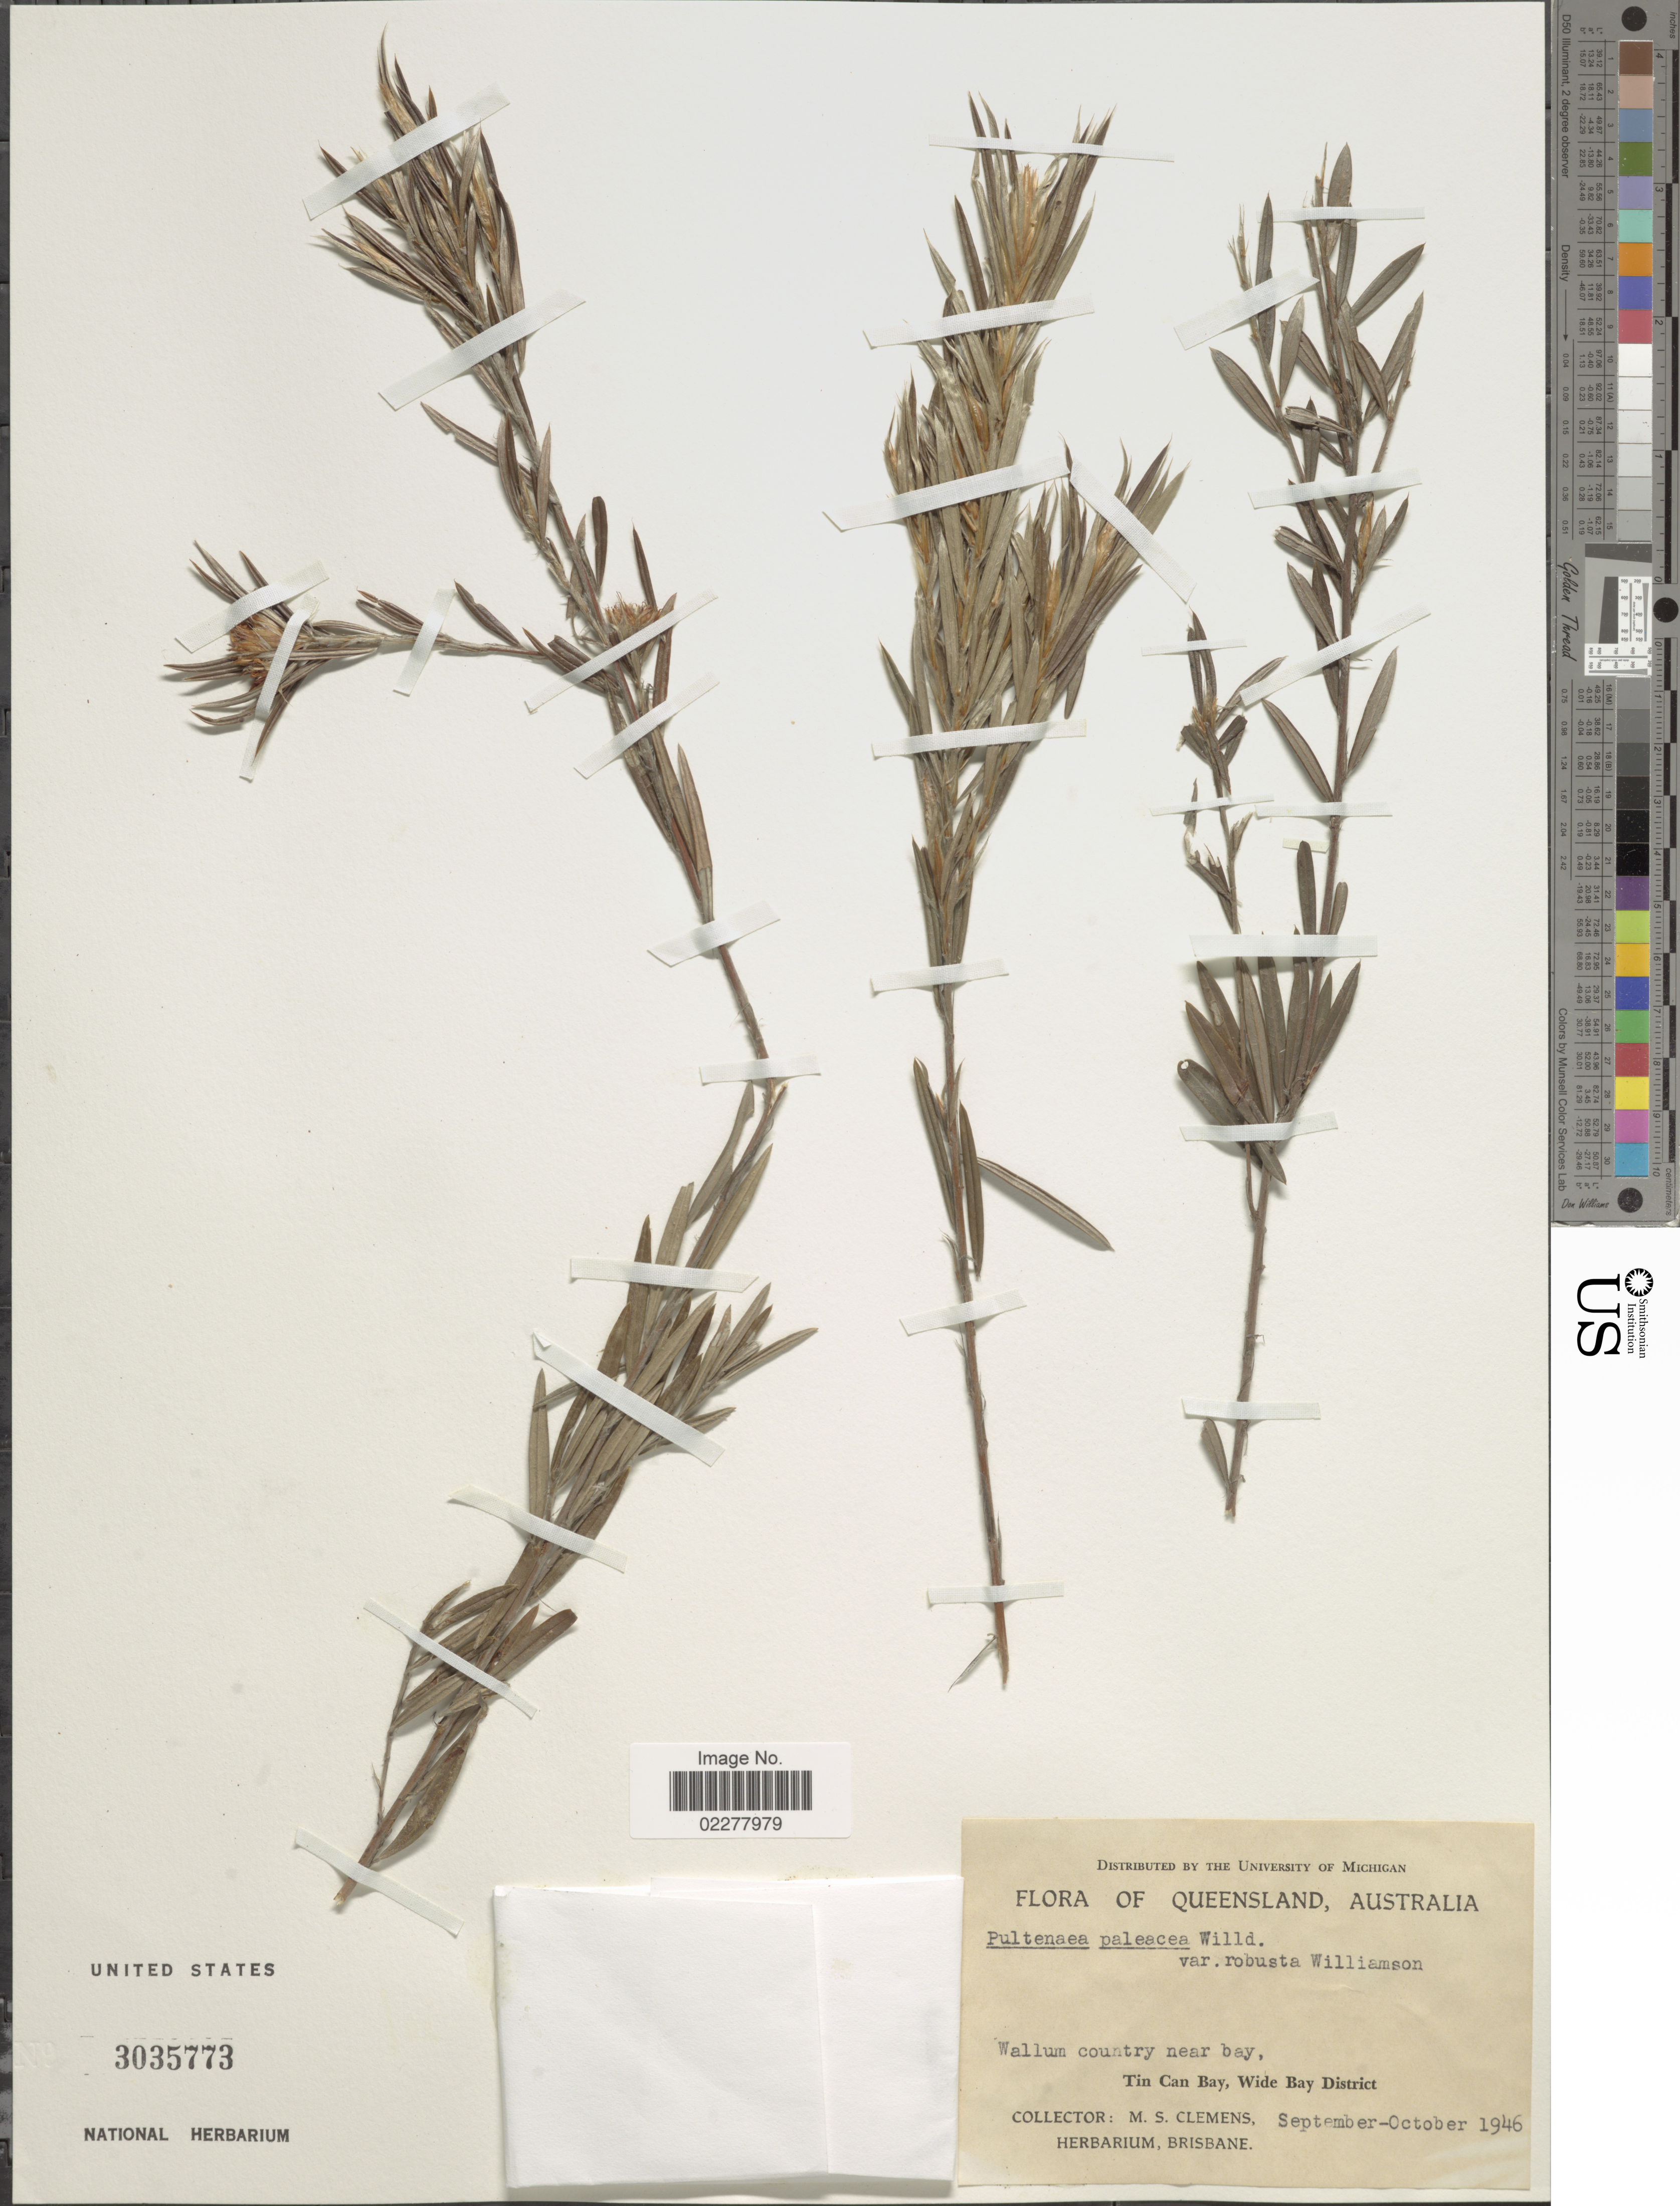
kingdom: Plantae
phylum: Tracheophyta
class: Magnoliopsida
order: Fabales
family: Fabaceae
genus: Pultenaea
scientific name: Pultenaea paleacea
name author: Willd.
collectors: M. S. Clemens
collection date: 1946-09/1946-10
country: Australia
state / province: Queensland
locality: Wallum country near bay, Tin Can Bay, Wide Bay District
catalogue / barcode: US 3035773